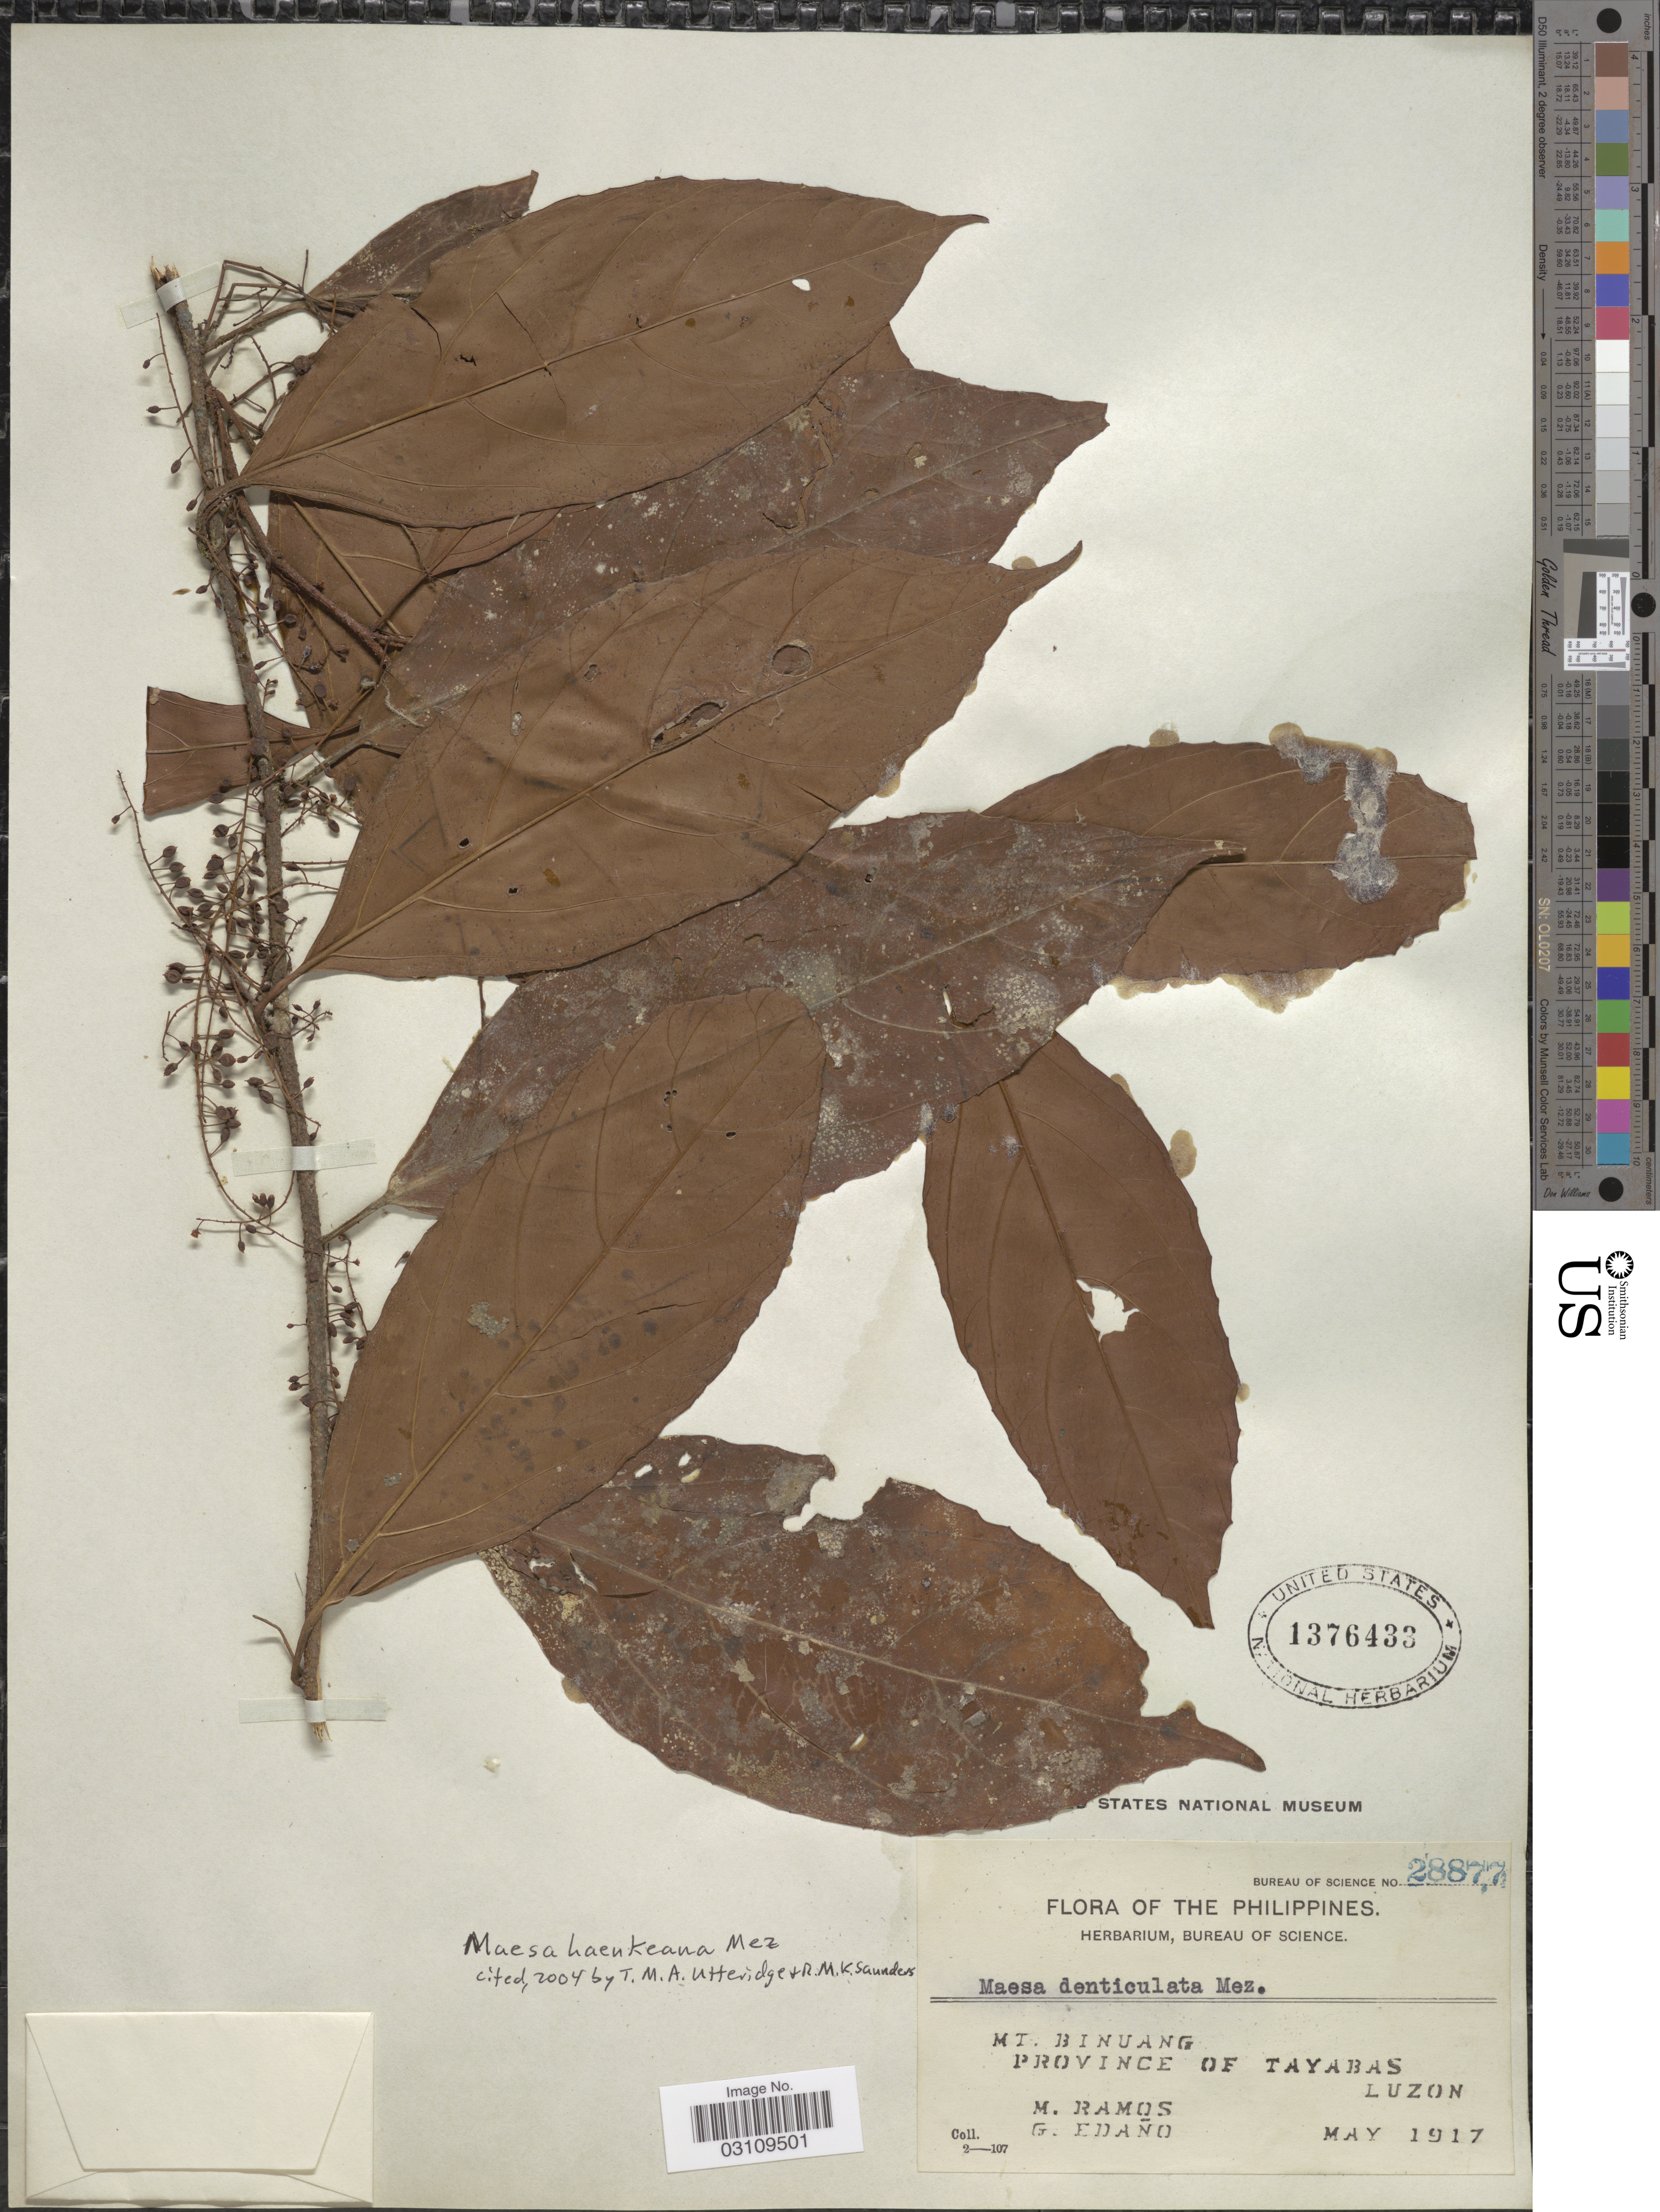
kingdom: Plantae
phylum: Tracheophyta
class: Magnoliopsida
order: Ericales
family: Primulaceae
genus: Maesa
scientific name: Maesa haenkeana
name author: Mez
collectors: M. Ramos & G. Edaño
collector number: Bureau of Sciene 28877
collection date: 1917-05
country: Philippines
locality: Mt. Binuang, Province of Tayabas, Luzon.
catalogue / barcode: US 1376433